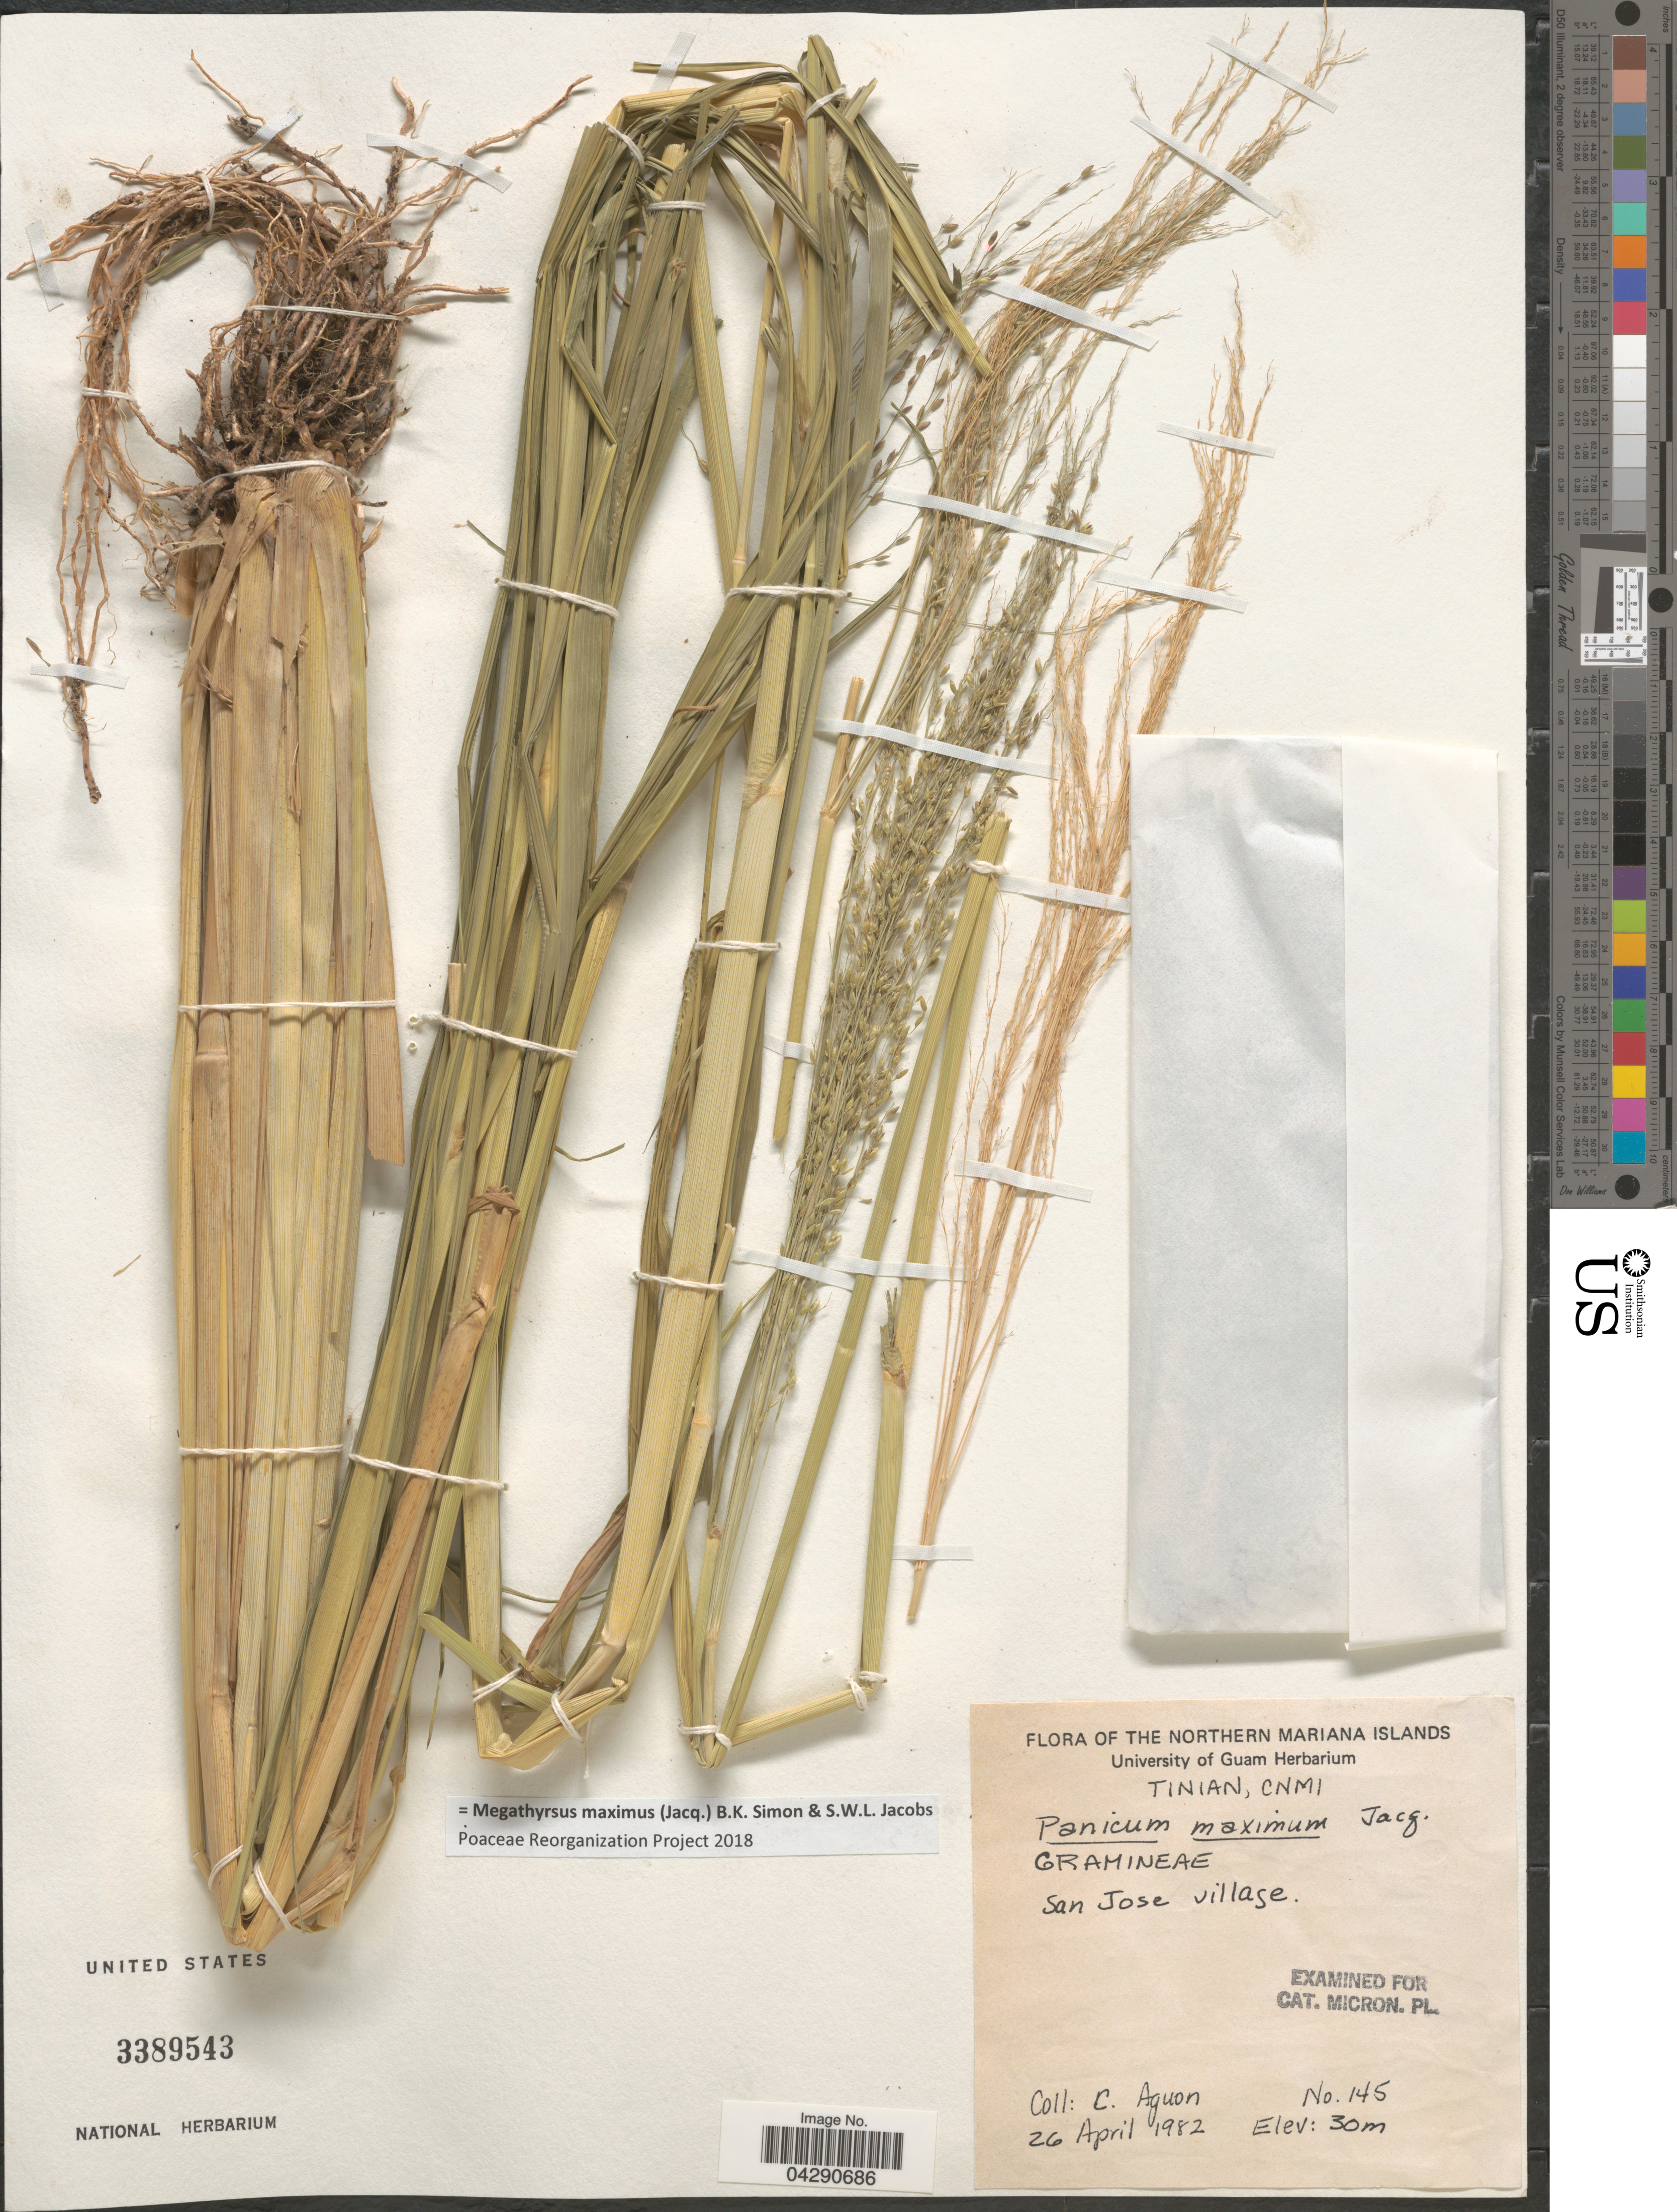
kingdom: Plantae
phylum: Tracheophyta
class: Liliopsida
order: Poales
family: Poaceae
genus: Megathyrsus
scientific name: Megathyrsus maximus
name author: (Jacq.) B.K. Simon & S.W.L. Jacobs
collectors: C. Aguon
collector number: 145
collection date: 1982-04-26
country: Northern Mariana Islands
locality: Tinian, CNMI. San Jose village.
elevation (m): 30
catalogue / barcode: US 3389543